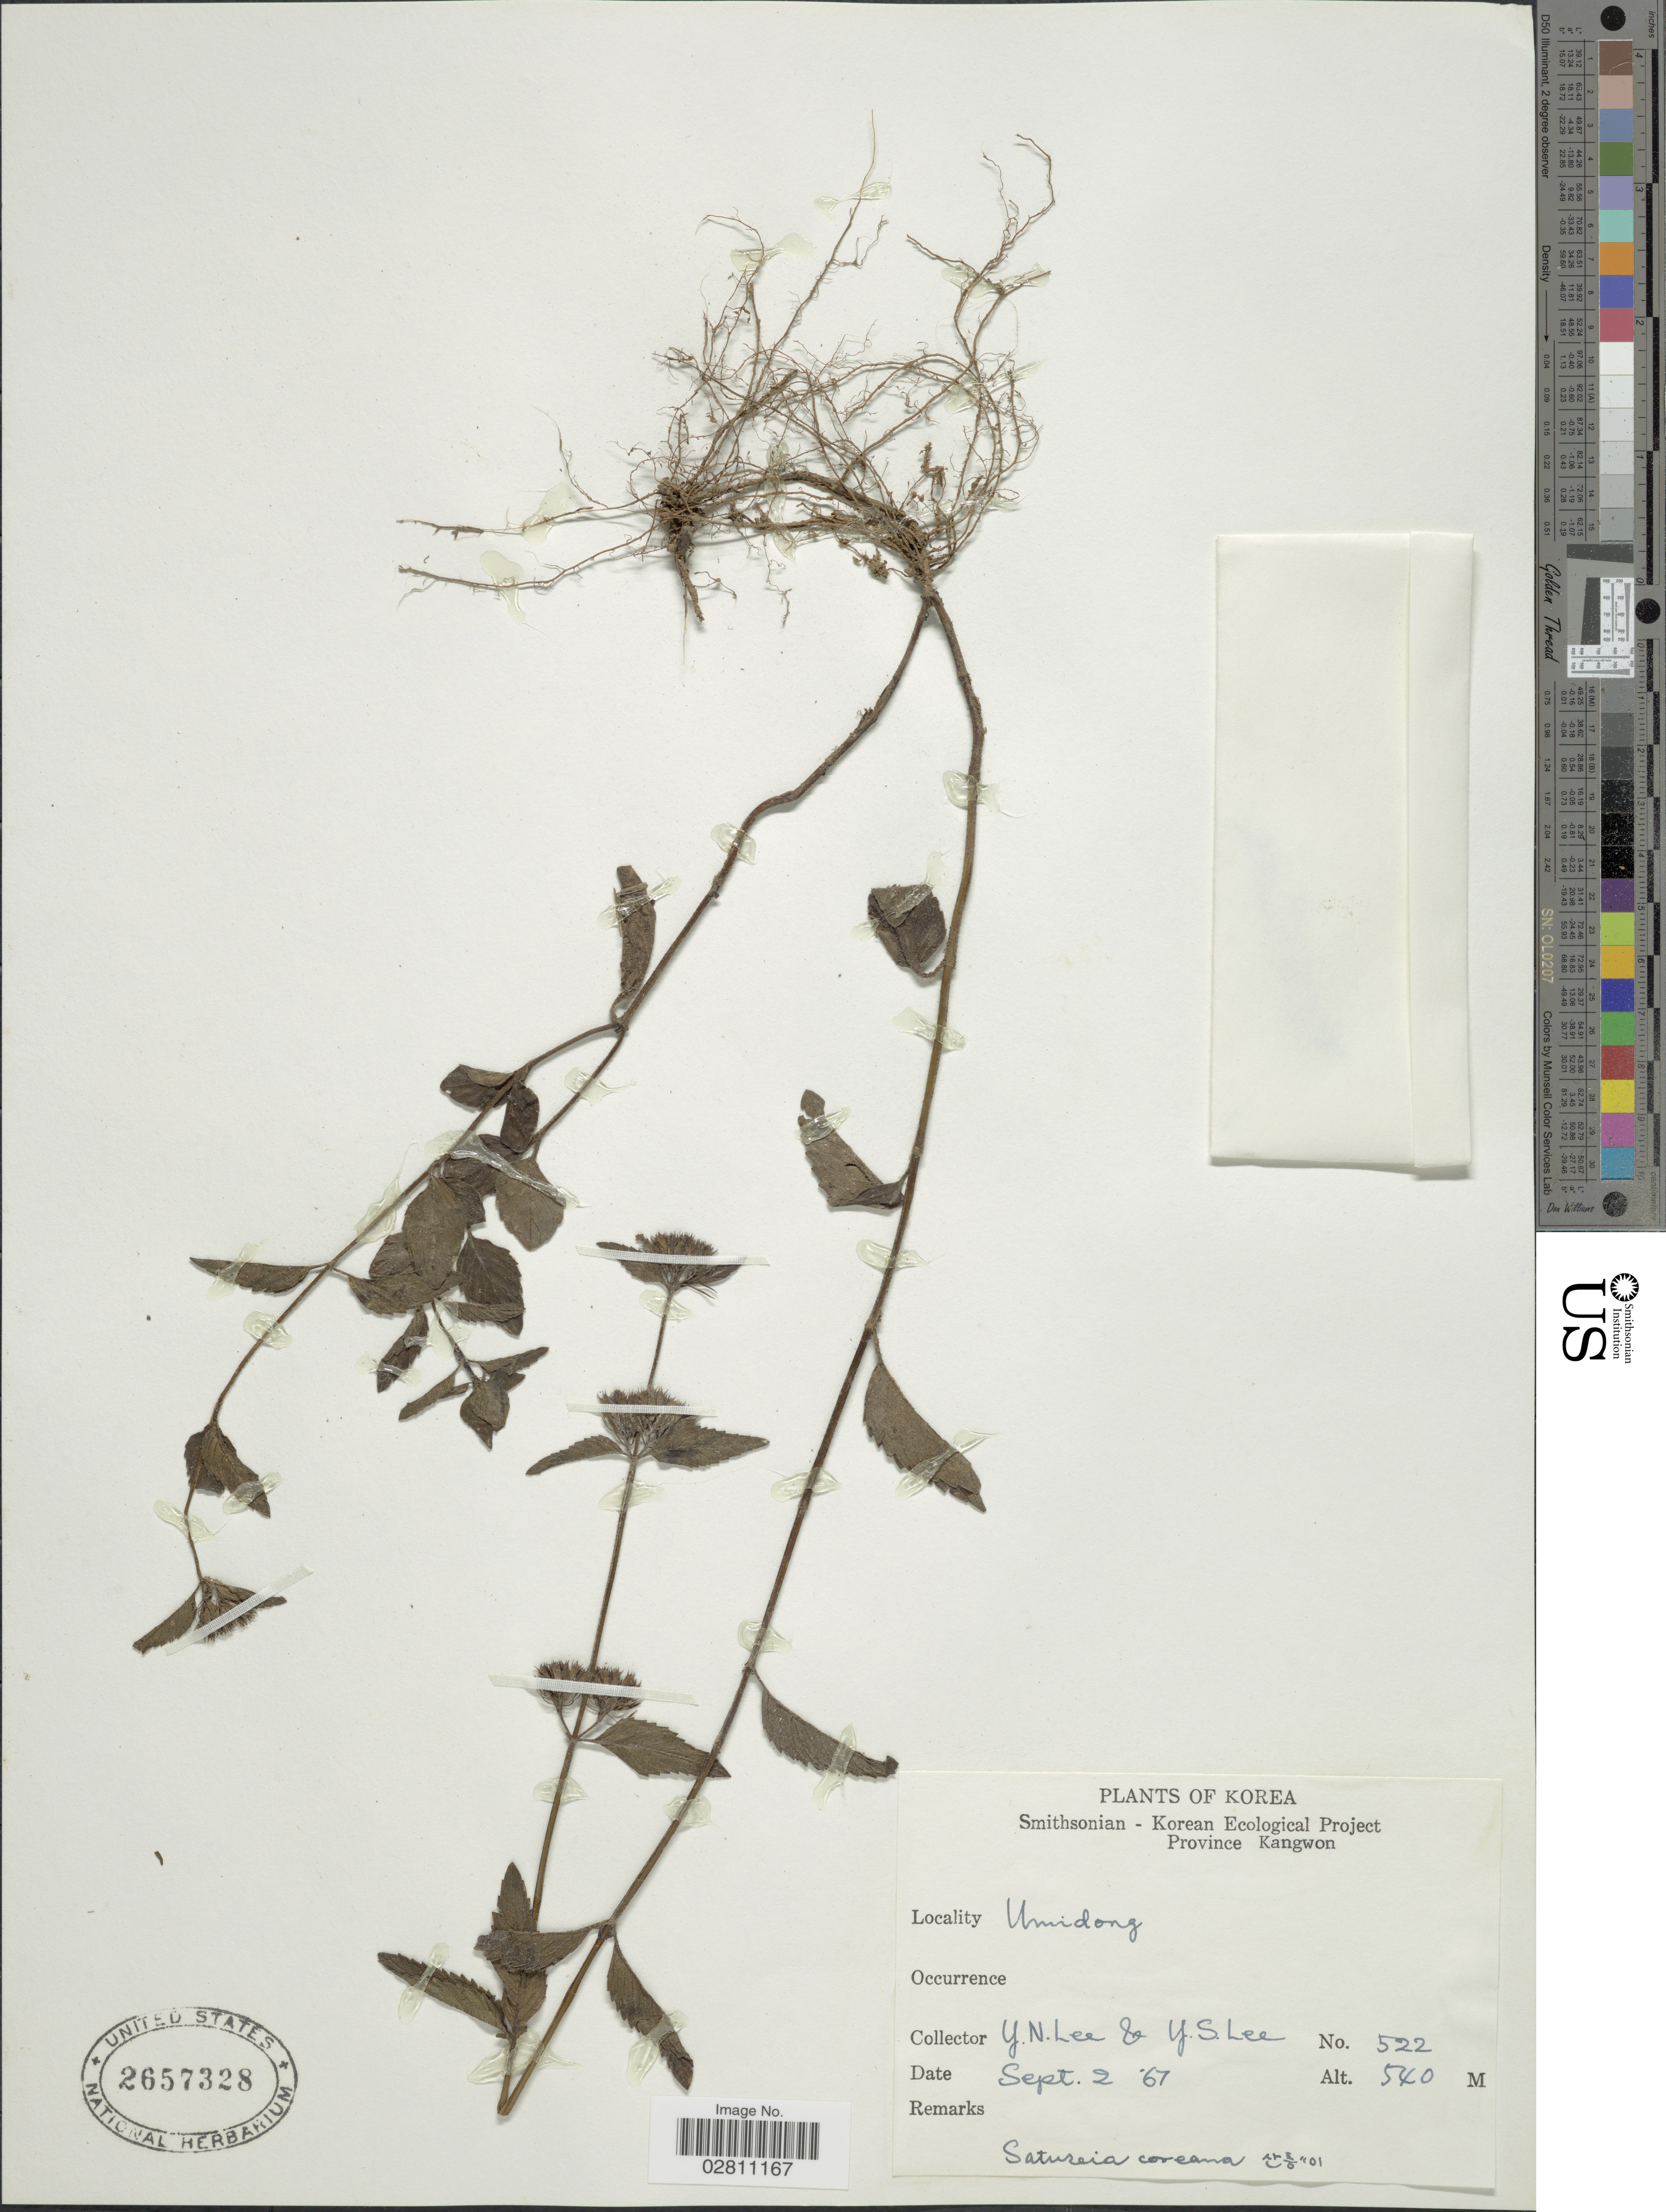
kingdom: Plantae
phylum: Tracheophyta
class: Magnoliopsida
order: Lamiales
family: Lamiaceae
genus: Clinopodium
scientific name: Clinopodium chinense subsp. grandiflorum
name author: (Maxim.) H. Hara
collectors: Y. N. Lee & Y. S. Lee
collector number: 522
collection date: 1967-09-02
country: North Korea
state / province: Kangwon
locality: Umidong.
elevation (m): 540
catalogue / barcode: US 2657328